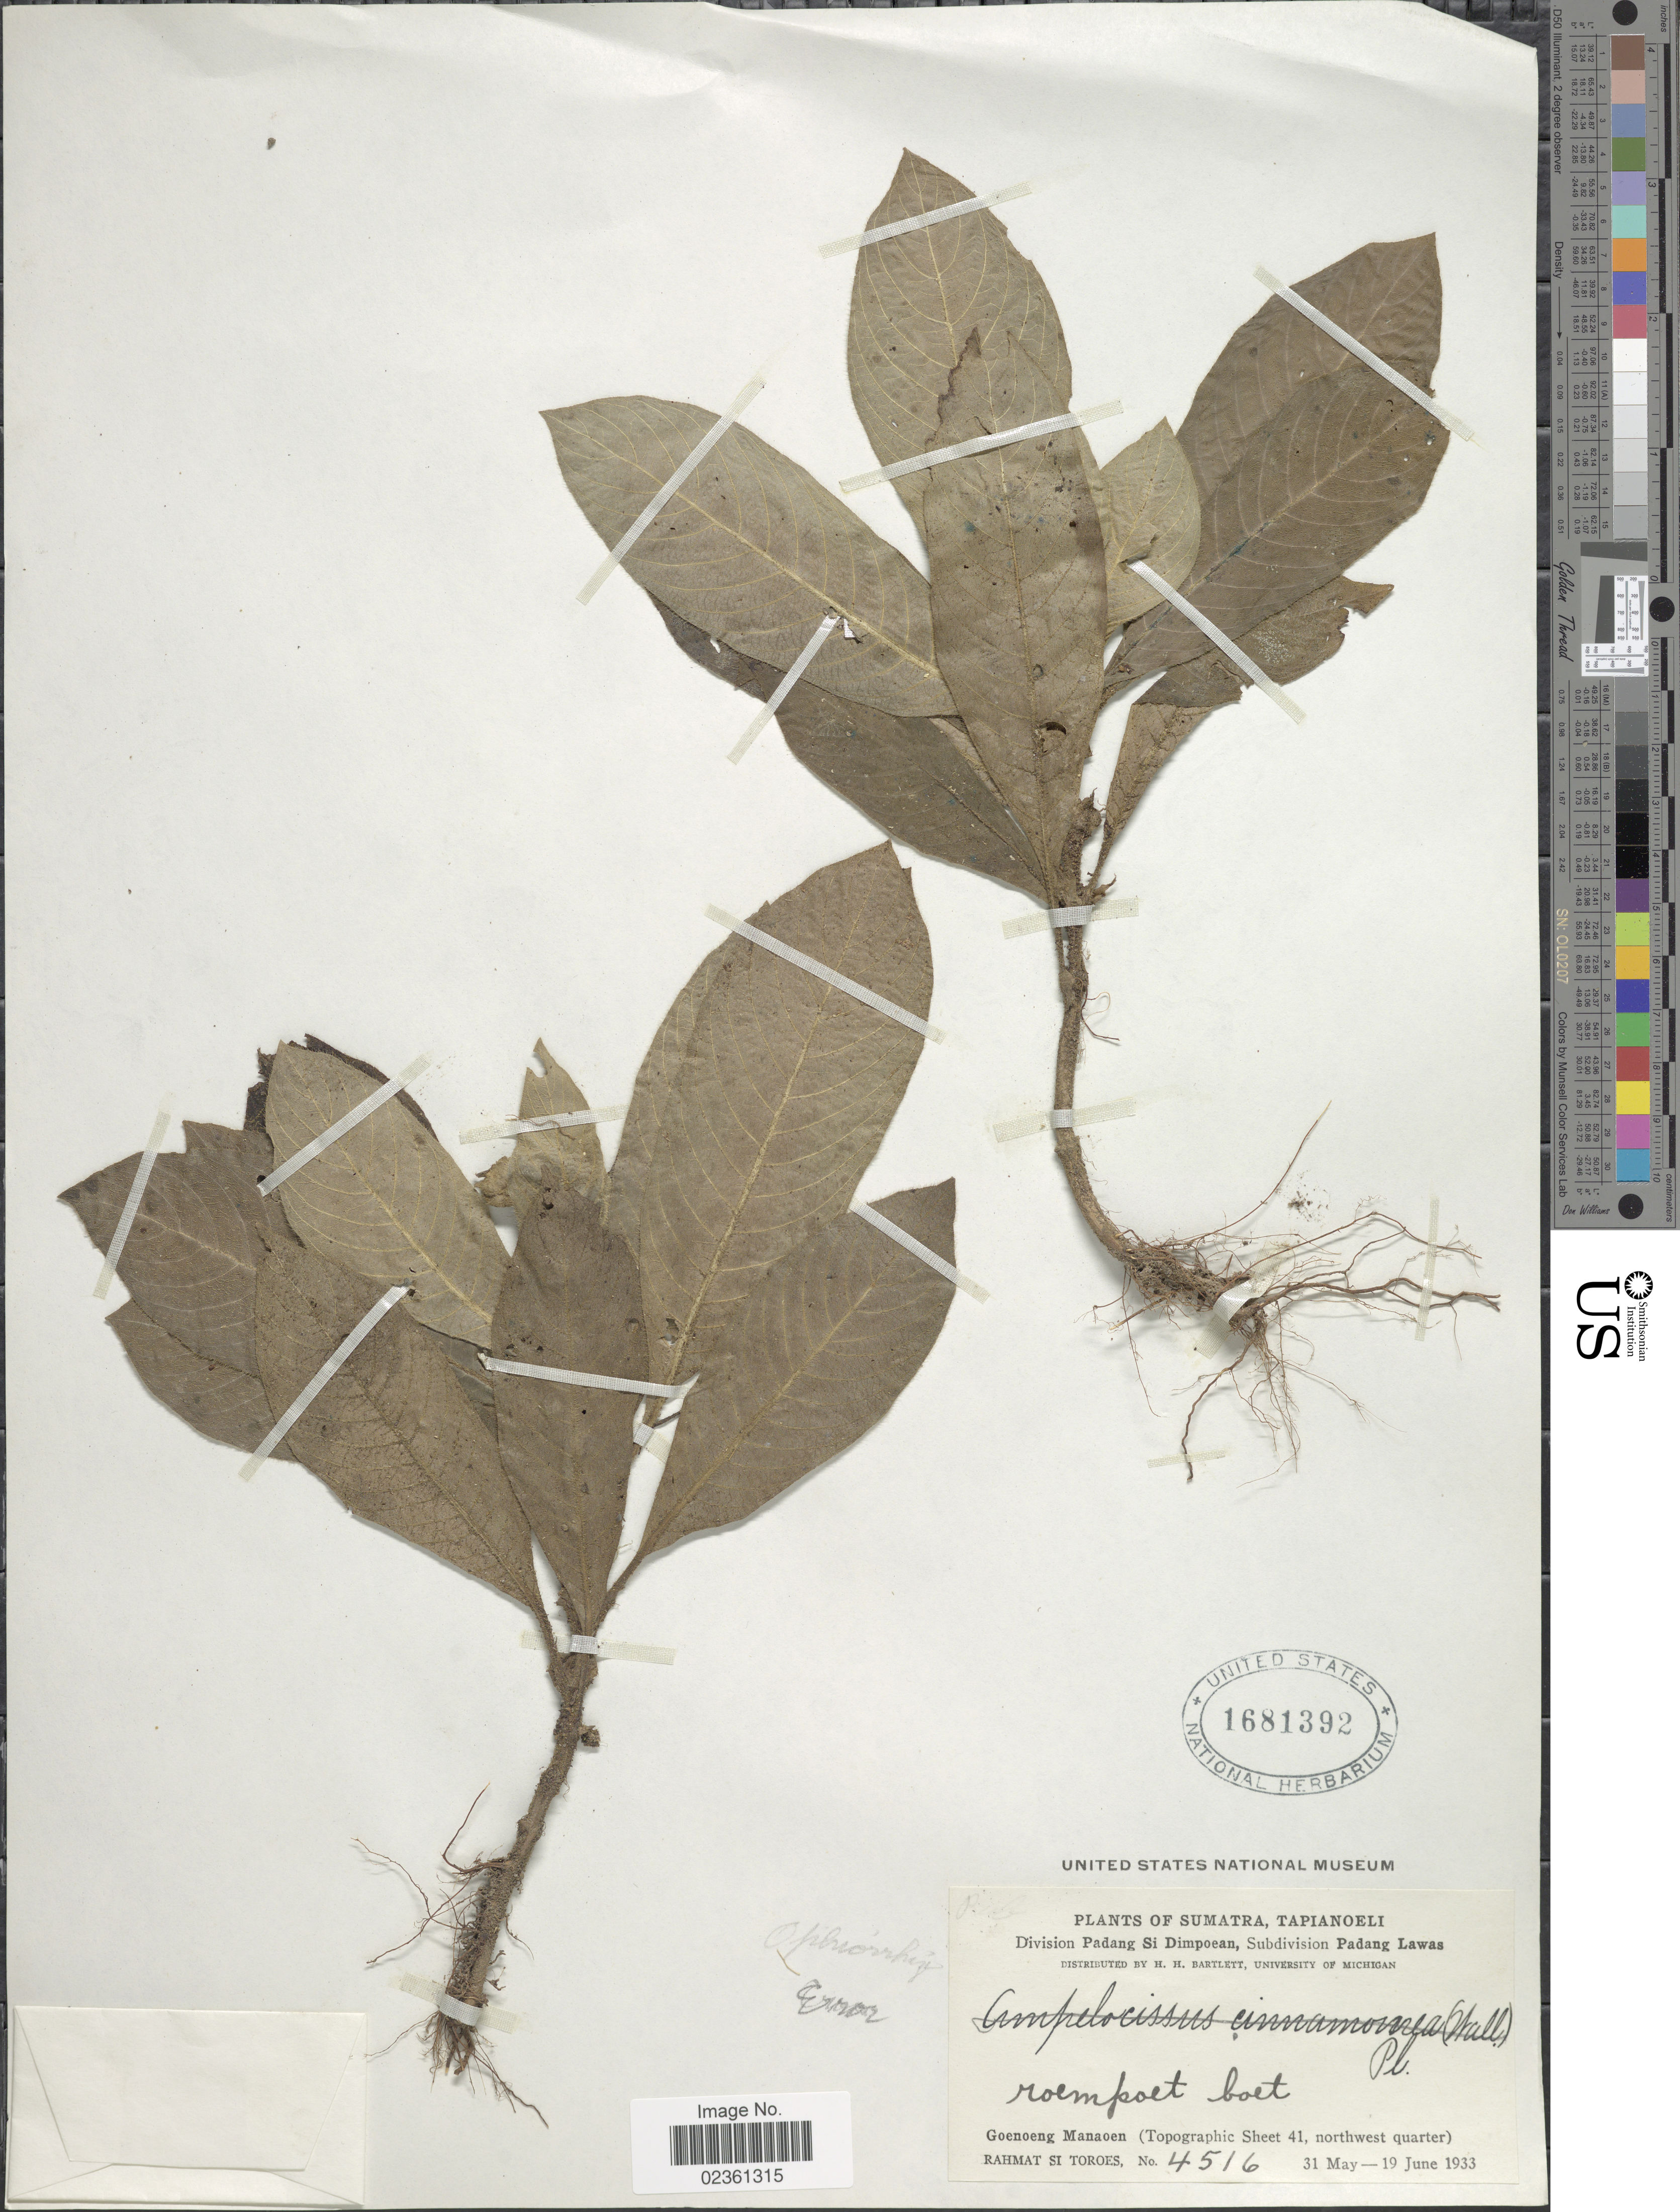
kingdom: Plantae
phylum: Tracheophyta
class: Magnoliopsida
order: Gentianales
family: Rubiaceae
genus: Ophiorrhiza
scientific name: Ophiorrhiza sp.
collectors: Rahmat Si Boeea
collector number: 4516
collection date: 1933-05-31/1933-06-19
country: Indonesia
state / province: Sumatra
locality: Tapianoeli, Division Padang Si Dimpoean, Subdivision Padan Lawas, Goenoeng Manaoen (Topographic Sheet 41, northwest quarter).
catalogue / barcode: US 1681392